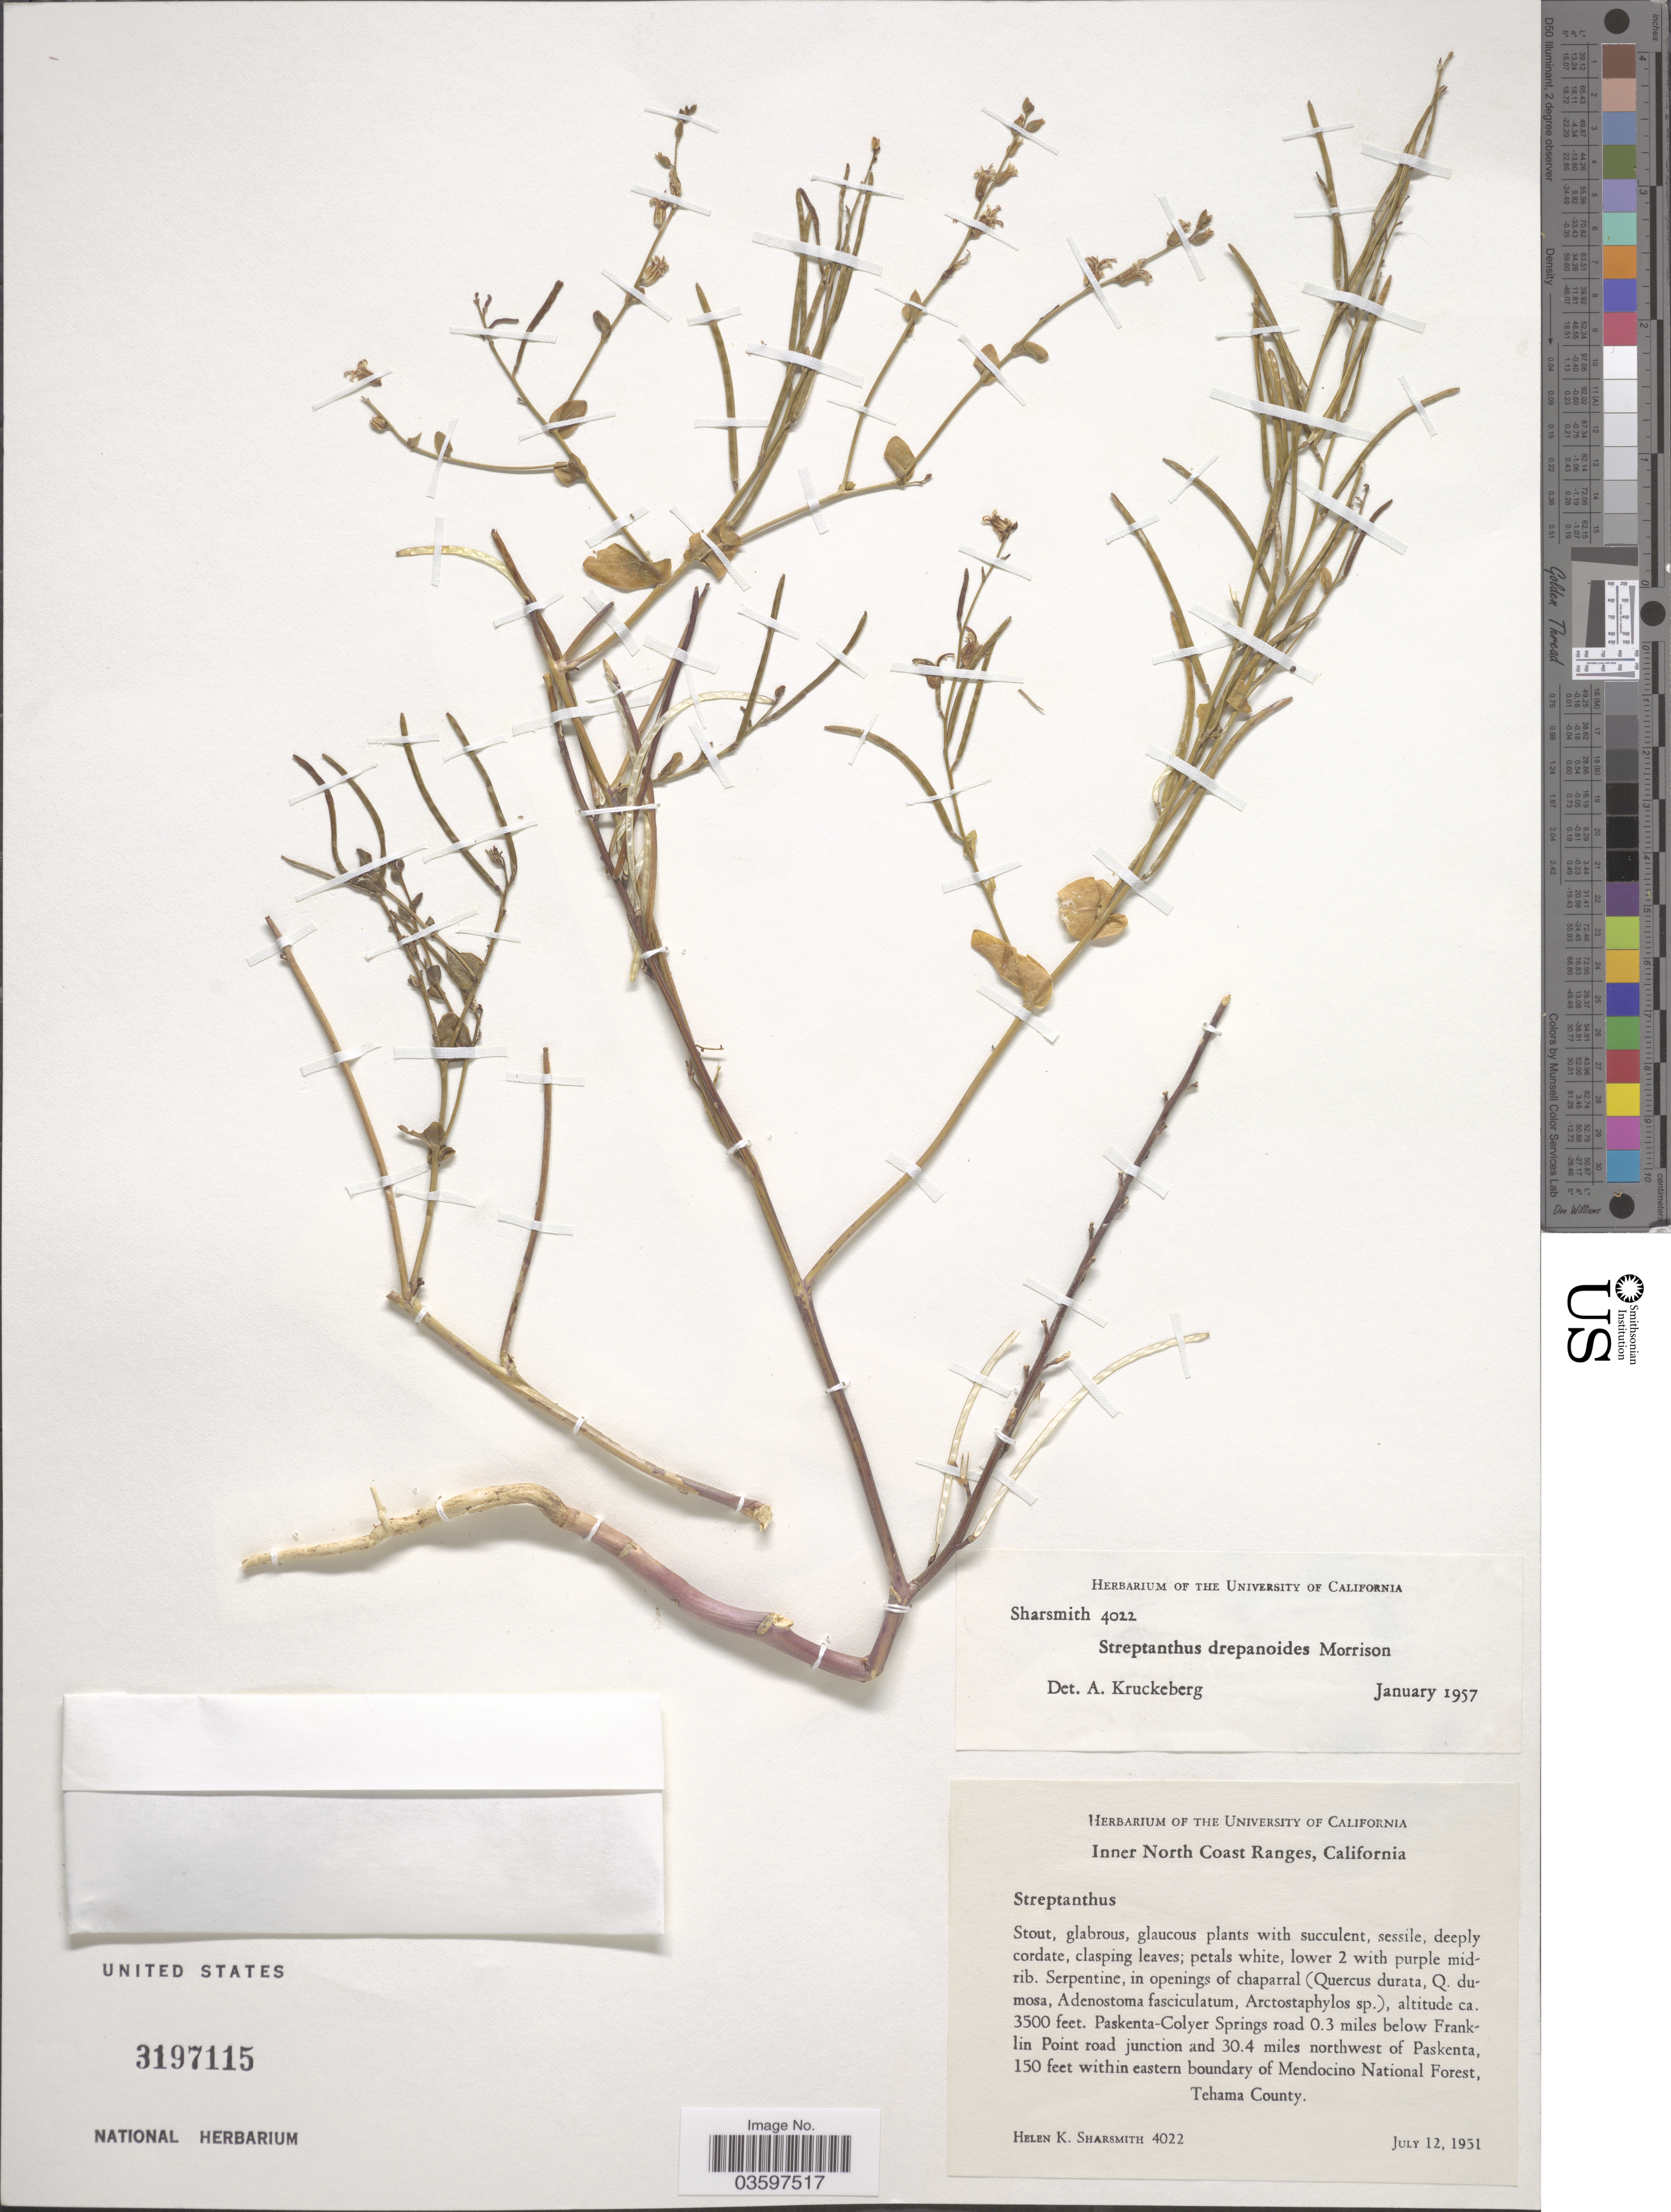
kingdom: Plantae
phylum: Tracheophyta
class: Magnoliopsida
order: Brassicales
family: Brassicaceae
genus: Streptanthus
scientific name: Streptanthus drepanoides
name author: Kruckeb. & J.L. Morrison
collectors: H. Sharsmith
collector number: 4022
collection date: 1951-07-12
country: United States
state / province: California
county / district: Tehama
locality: Inner North Coast Ranges. Paskenta-Colyer Springs road 0.3 miles below Franklin Point road junction and 30.4 miles northwest of Paskenta, 150 feet within eastern boundary of Mendocino National Forest, Tehama County.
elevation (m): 1067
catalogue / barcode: US 3197115